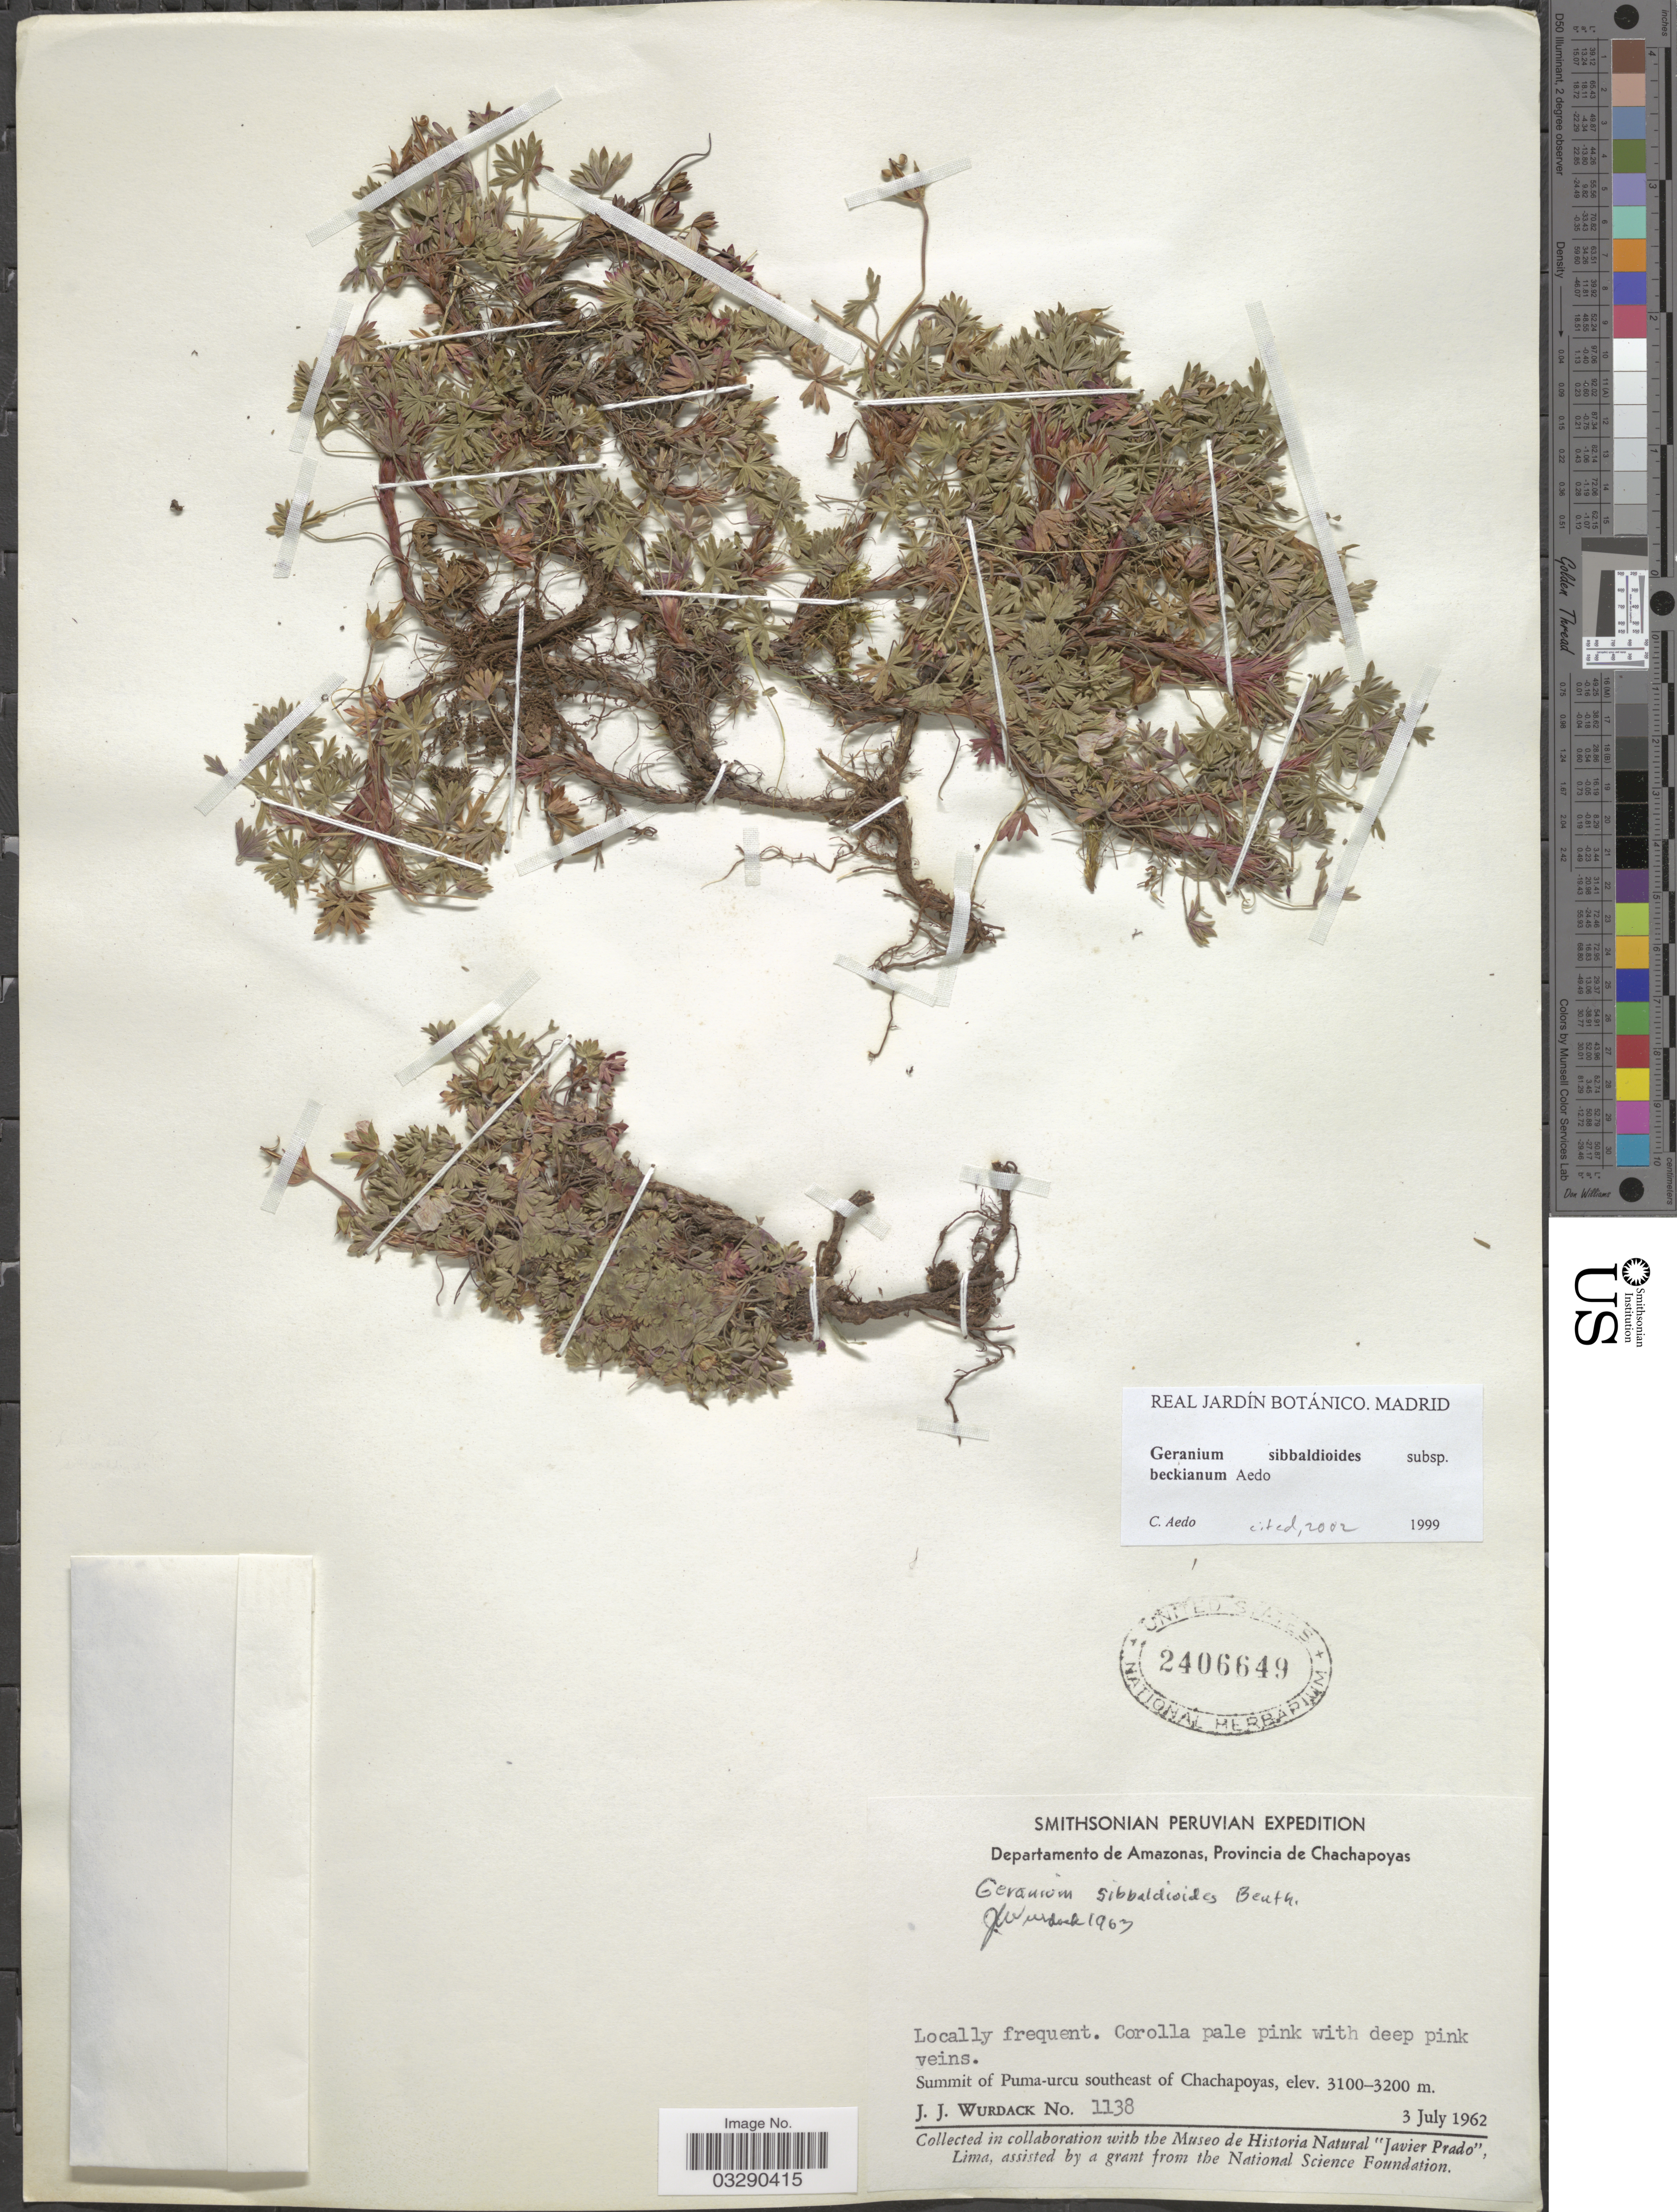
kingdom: Plantae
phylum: Tracheophyta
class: Magnoliopsida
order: Geraniales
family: Geraniaceae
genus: Geranium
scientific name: Geranium sibbaldioides subsp. beckianum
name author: Aedo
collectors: J. J. Wurdack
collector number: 1138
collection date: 1962-07-03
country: Peru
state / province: Amazonas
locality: Departamento de Amazonas, Provincia de Chachapoyas. Summit of Puma-urcu southeast of Chachapoyas.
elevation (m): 3100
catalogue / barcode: US 2406649